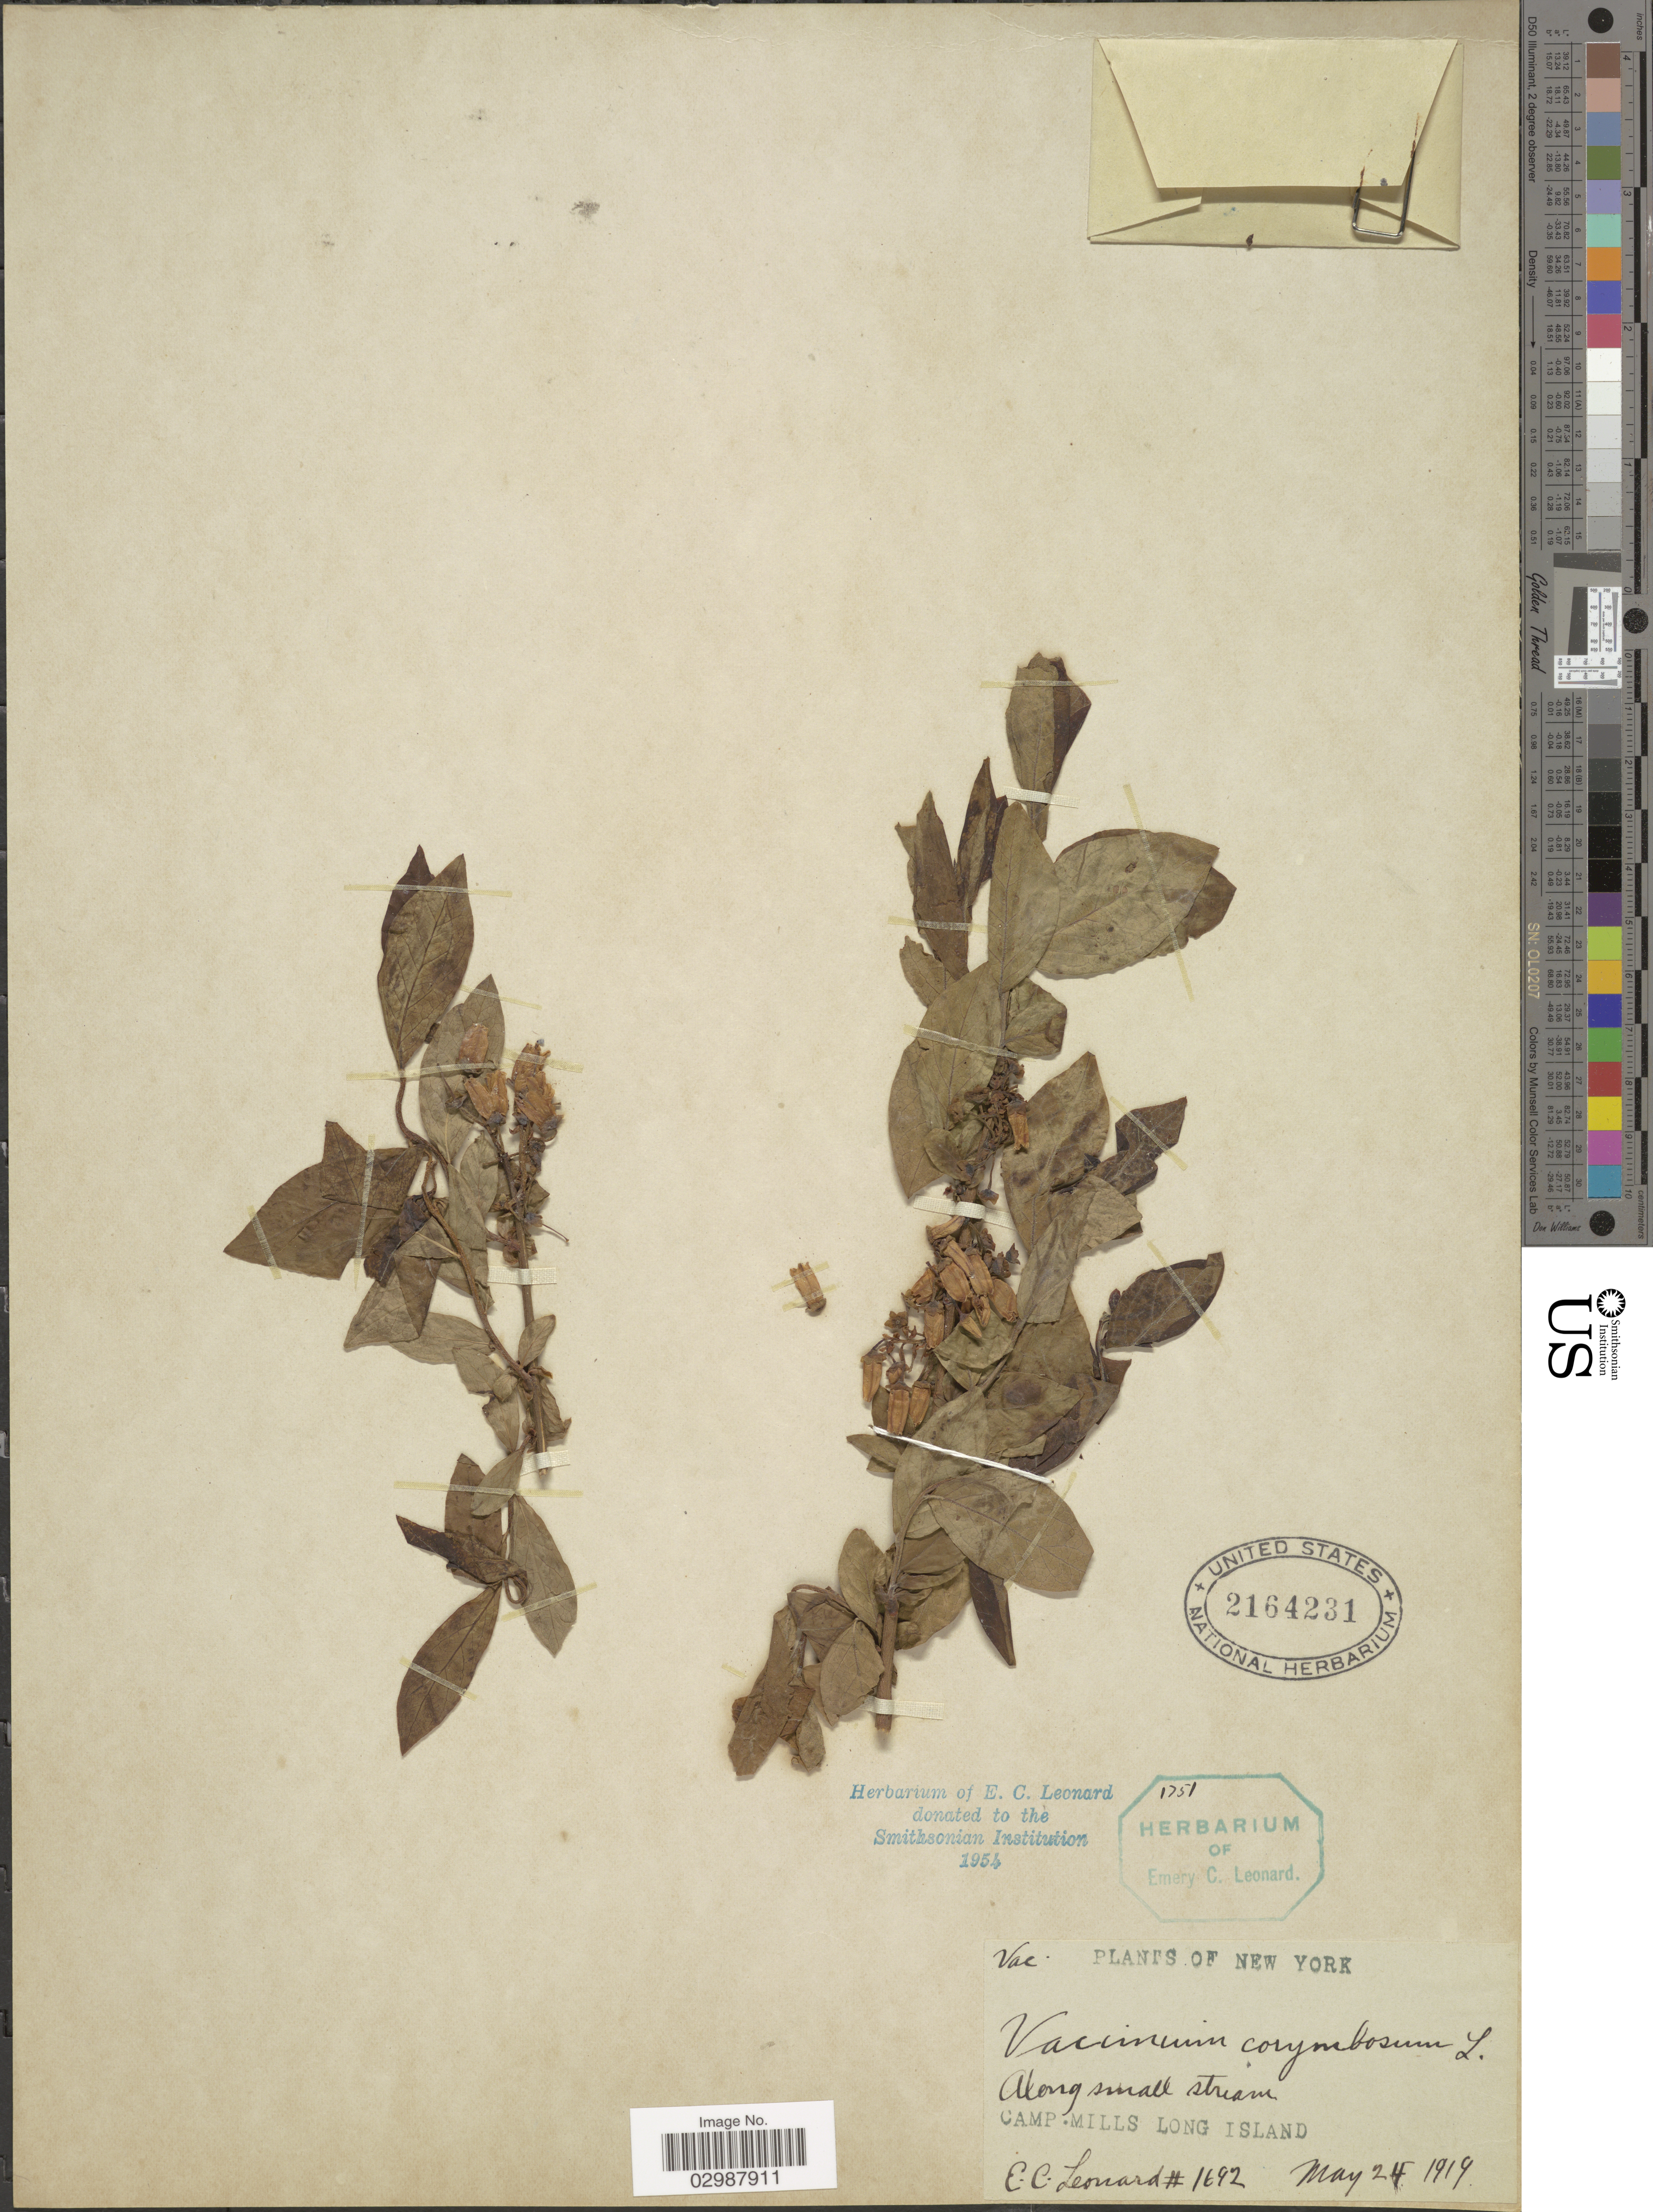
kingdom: Plantae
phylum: Tracheophyta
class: Magnoliopsida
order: Ericales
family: Ericaceae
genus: Vaccinium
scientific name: Vaccinium corymbosum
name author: L.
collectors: E. C. Leonard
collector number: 1692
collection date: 1919-05-24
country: United States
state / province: New York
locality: Along small stream. Camp Mills Long Island.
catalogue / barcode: US 2164231